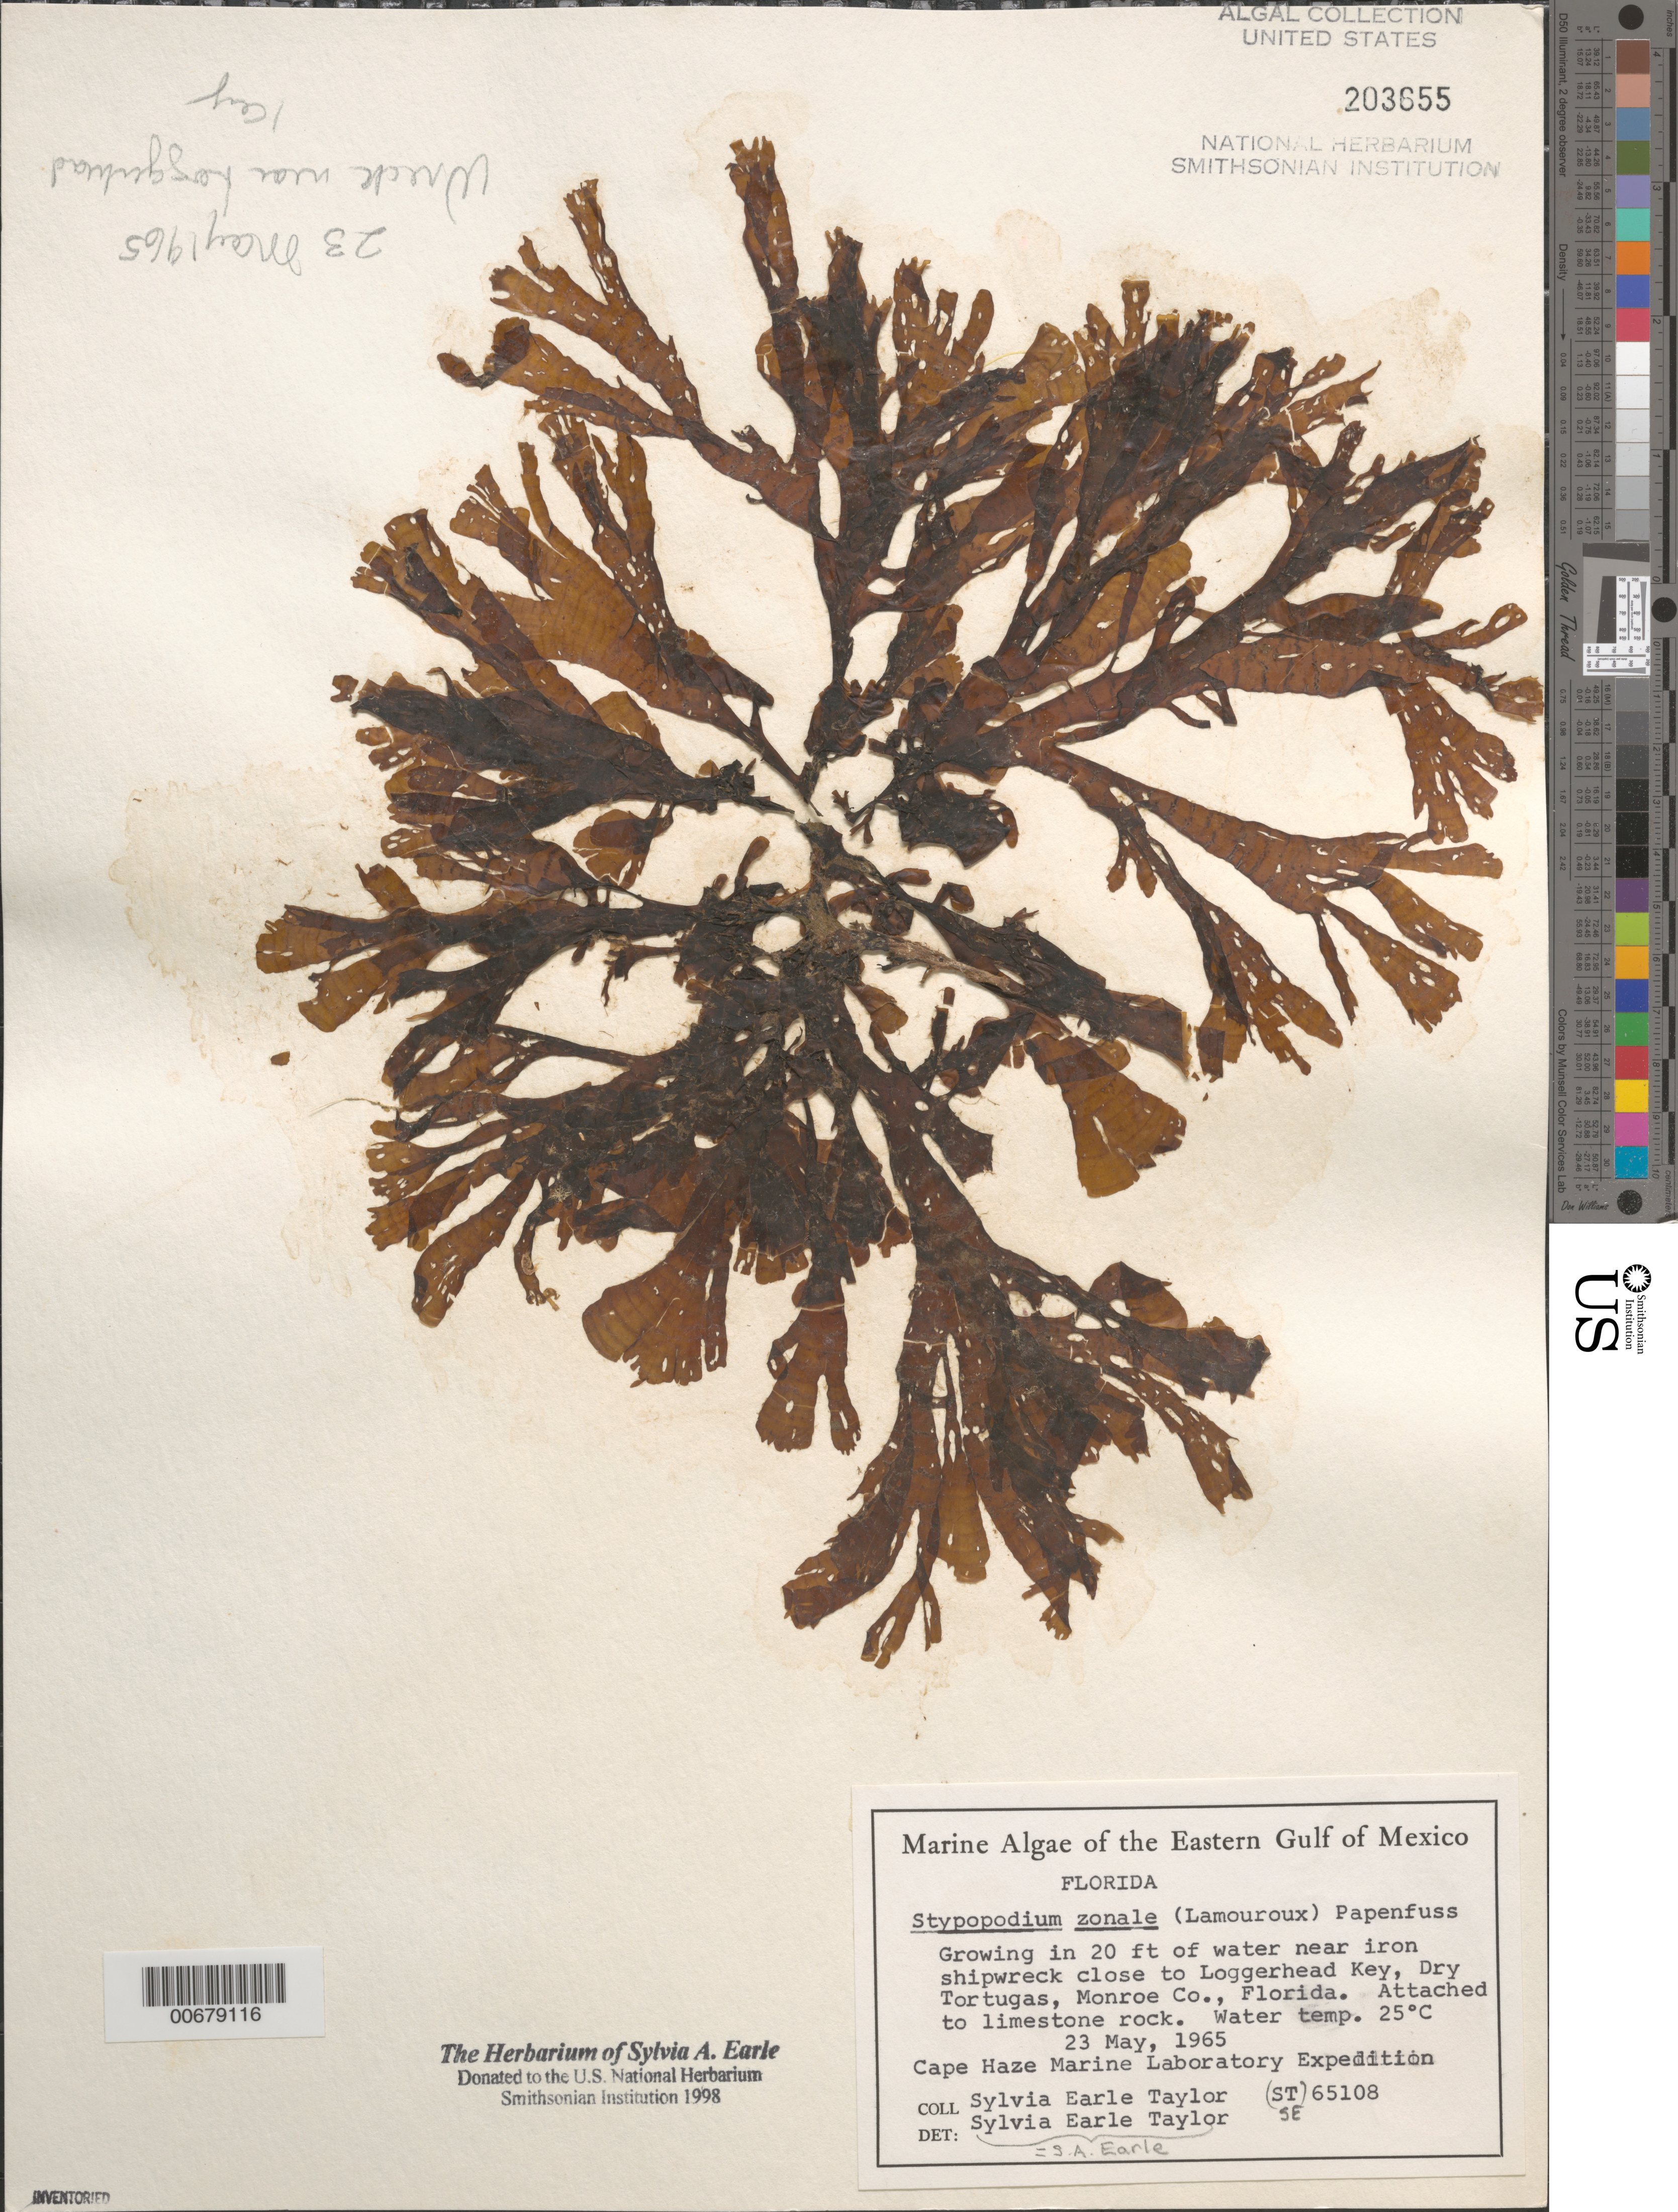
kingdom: Chromista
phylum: Ochrophyta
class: Phaeophyceae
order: Dictyotales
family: Dictyotaceae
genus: Stypopodium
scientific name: Stypopodium zonale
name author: (J.V.Lamouroux) Papenf.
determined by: Earle, S. A.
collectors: S. A. Earle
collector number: SE 65108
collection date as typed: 23 May 1965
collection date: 1965-05-23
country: United States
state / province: Florida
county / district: Monroe County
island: Dry Tortugas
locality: Near iron shipwreck near Loggerhead Key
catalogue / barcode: US 203655